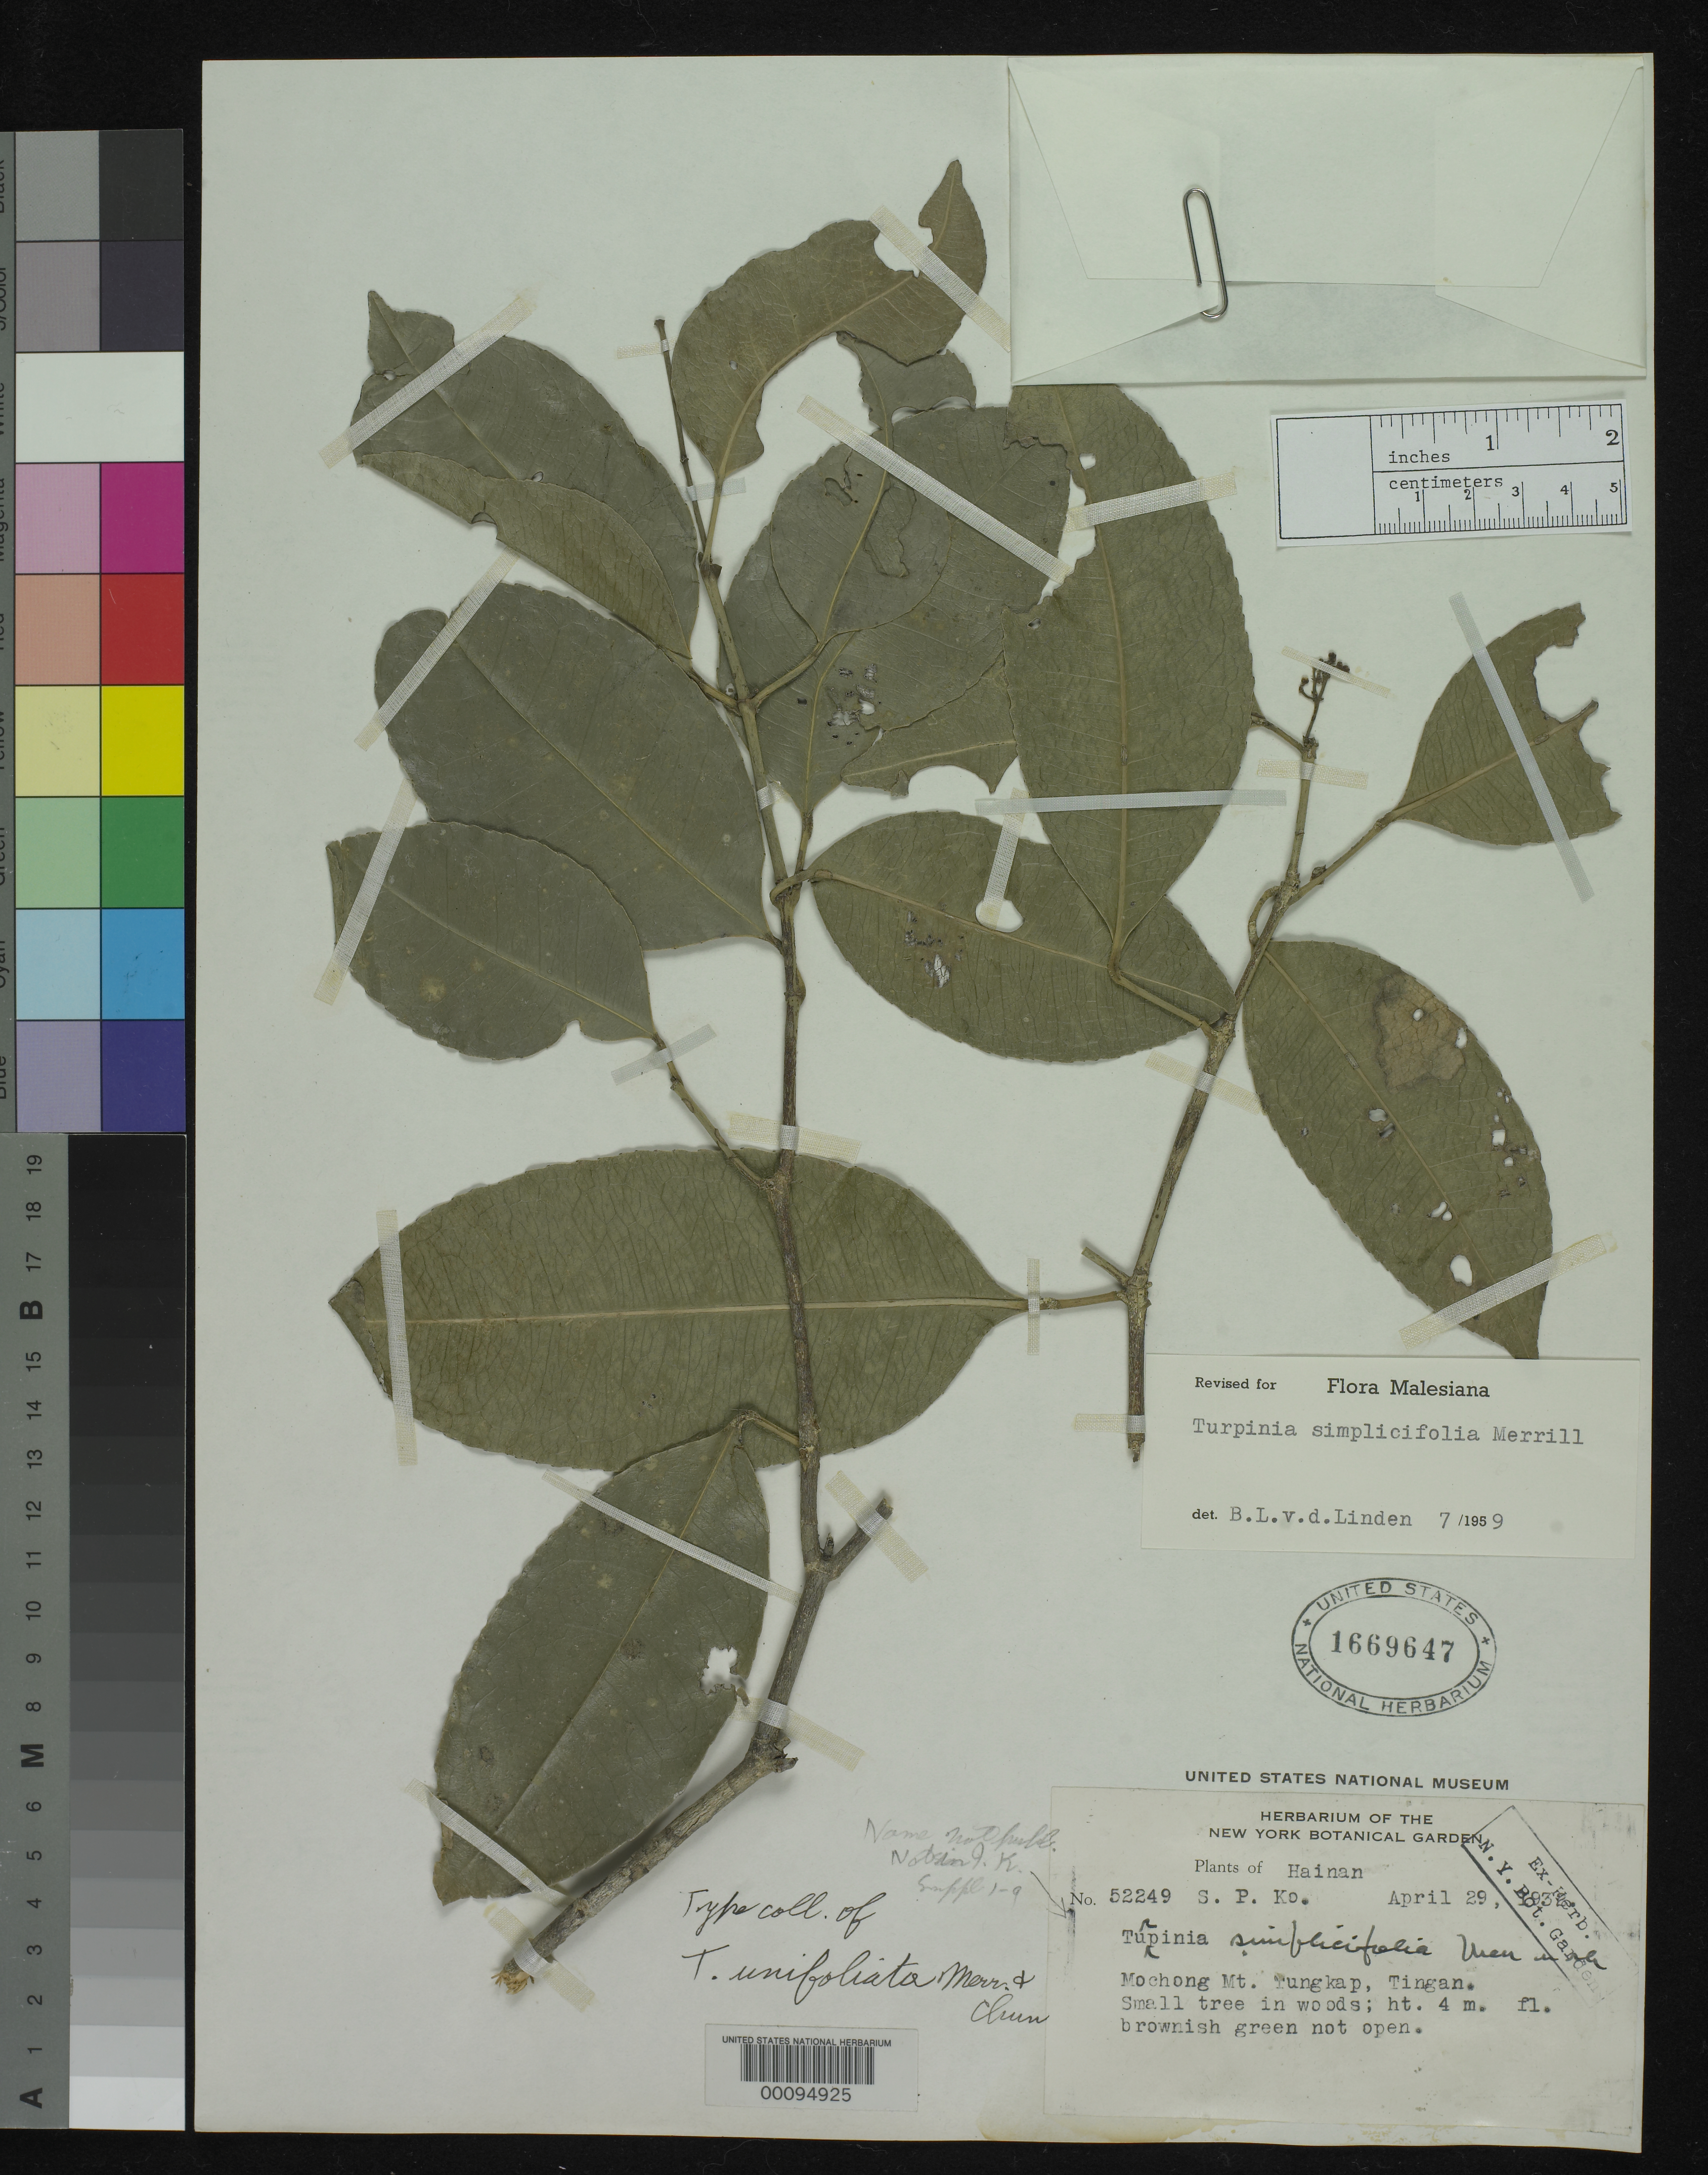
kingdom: Plantae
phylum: Tracheophyta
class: Magnoliopsida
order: Crossosomatales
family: Staphyleaceae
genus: Turpinia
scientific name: Turpinia unifoliata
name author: Merr. & Chun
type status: Isotype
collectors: S. P. Ko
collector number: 52249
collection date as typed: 29 Apr 1932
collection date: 1932-04-29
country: China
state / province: Hainan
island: Hainan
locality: Tingan, Tungkap, Mochongshan.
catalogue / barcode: US 1669647